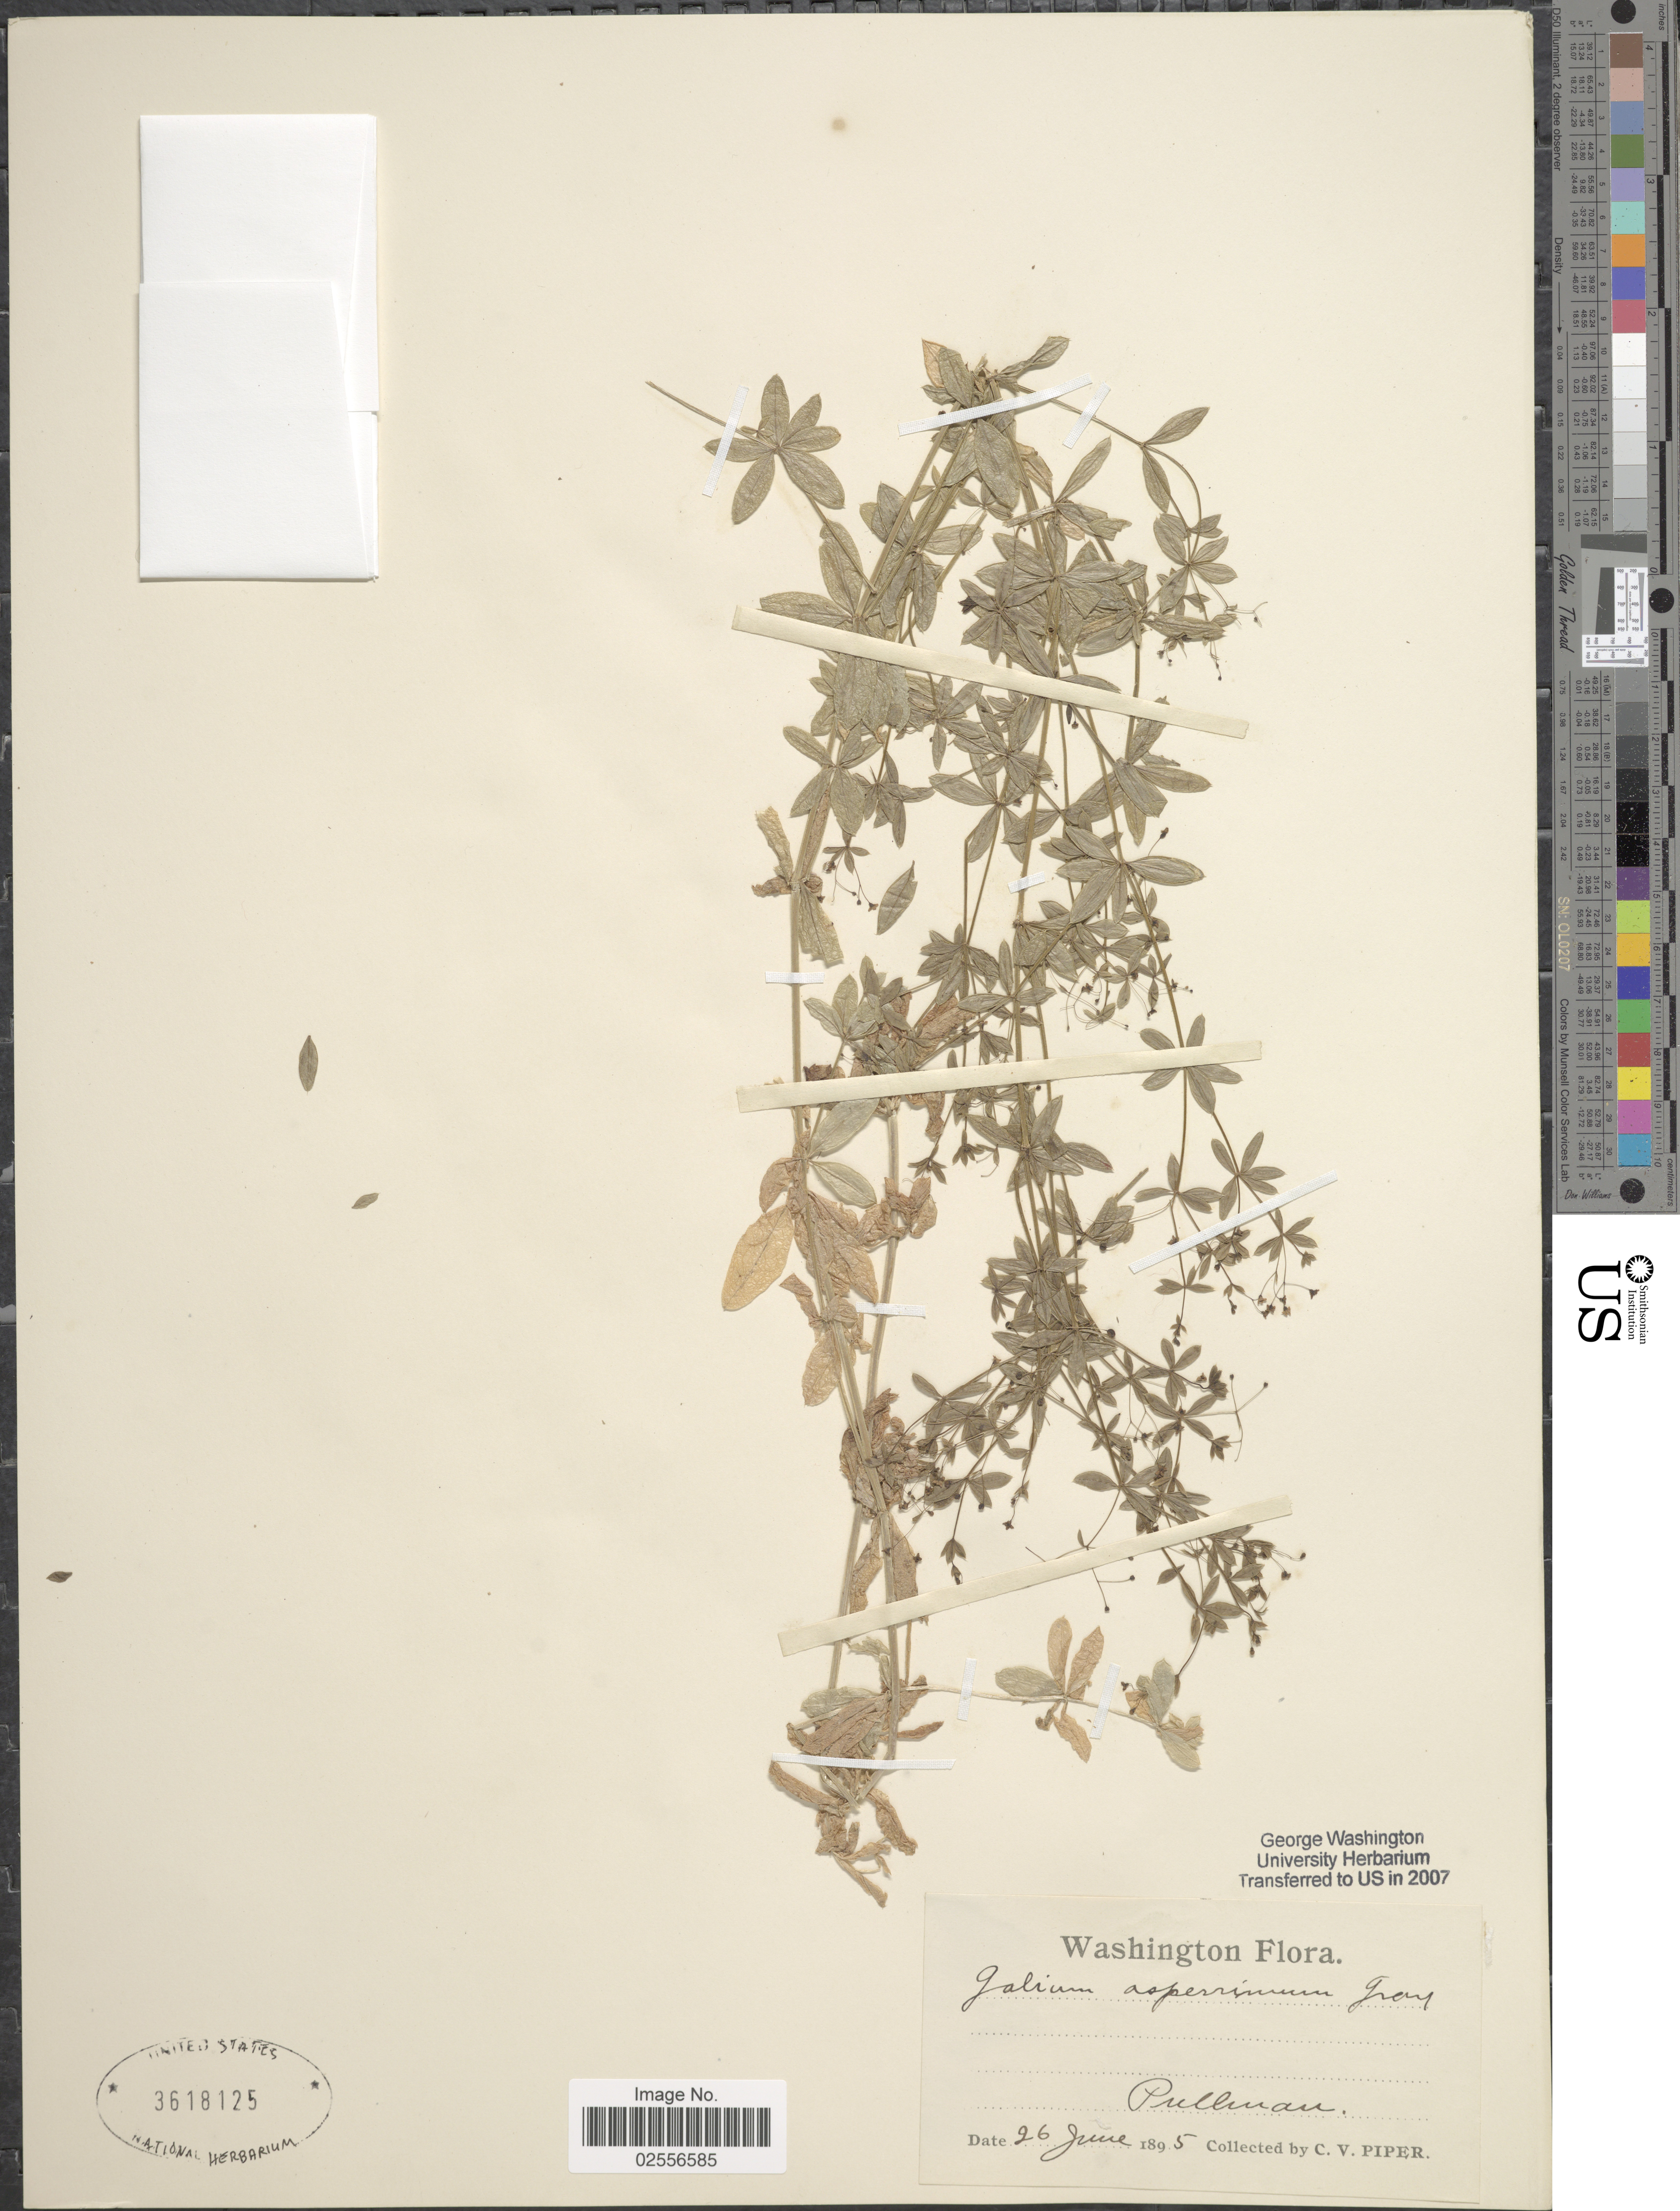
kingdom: Plantae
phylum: Tracheophyta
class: Magnoliopsida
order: Gentianales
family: Rubiaceae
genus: Galium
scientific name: Galium asprellum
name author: Michx.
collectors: C. V. Piper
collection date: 1895-06-26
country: United States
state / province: Washington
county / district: Whitman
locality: Pullman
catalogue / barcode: US 3618125